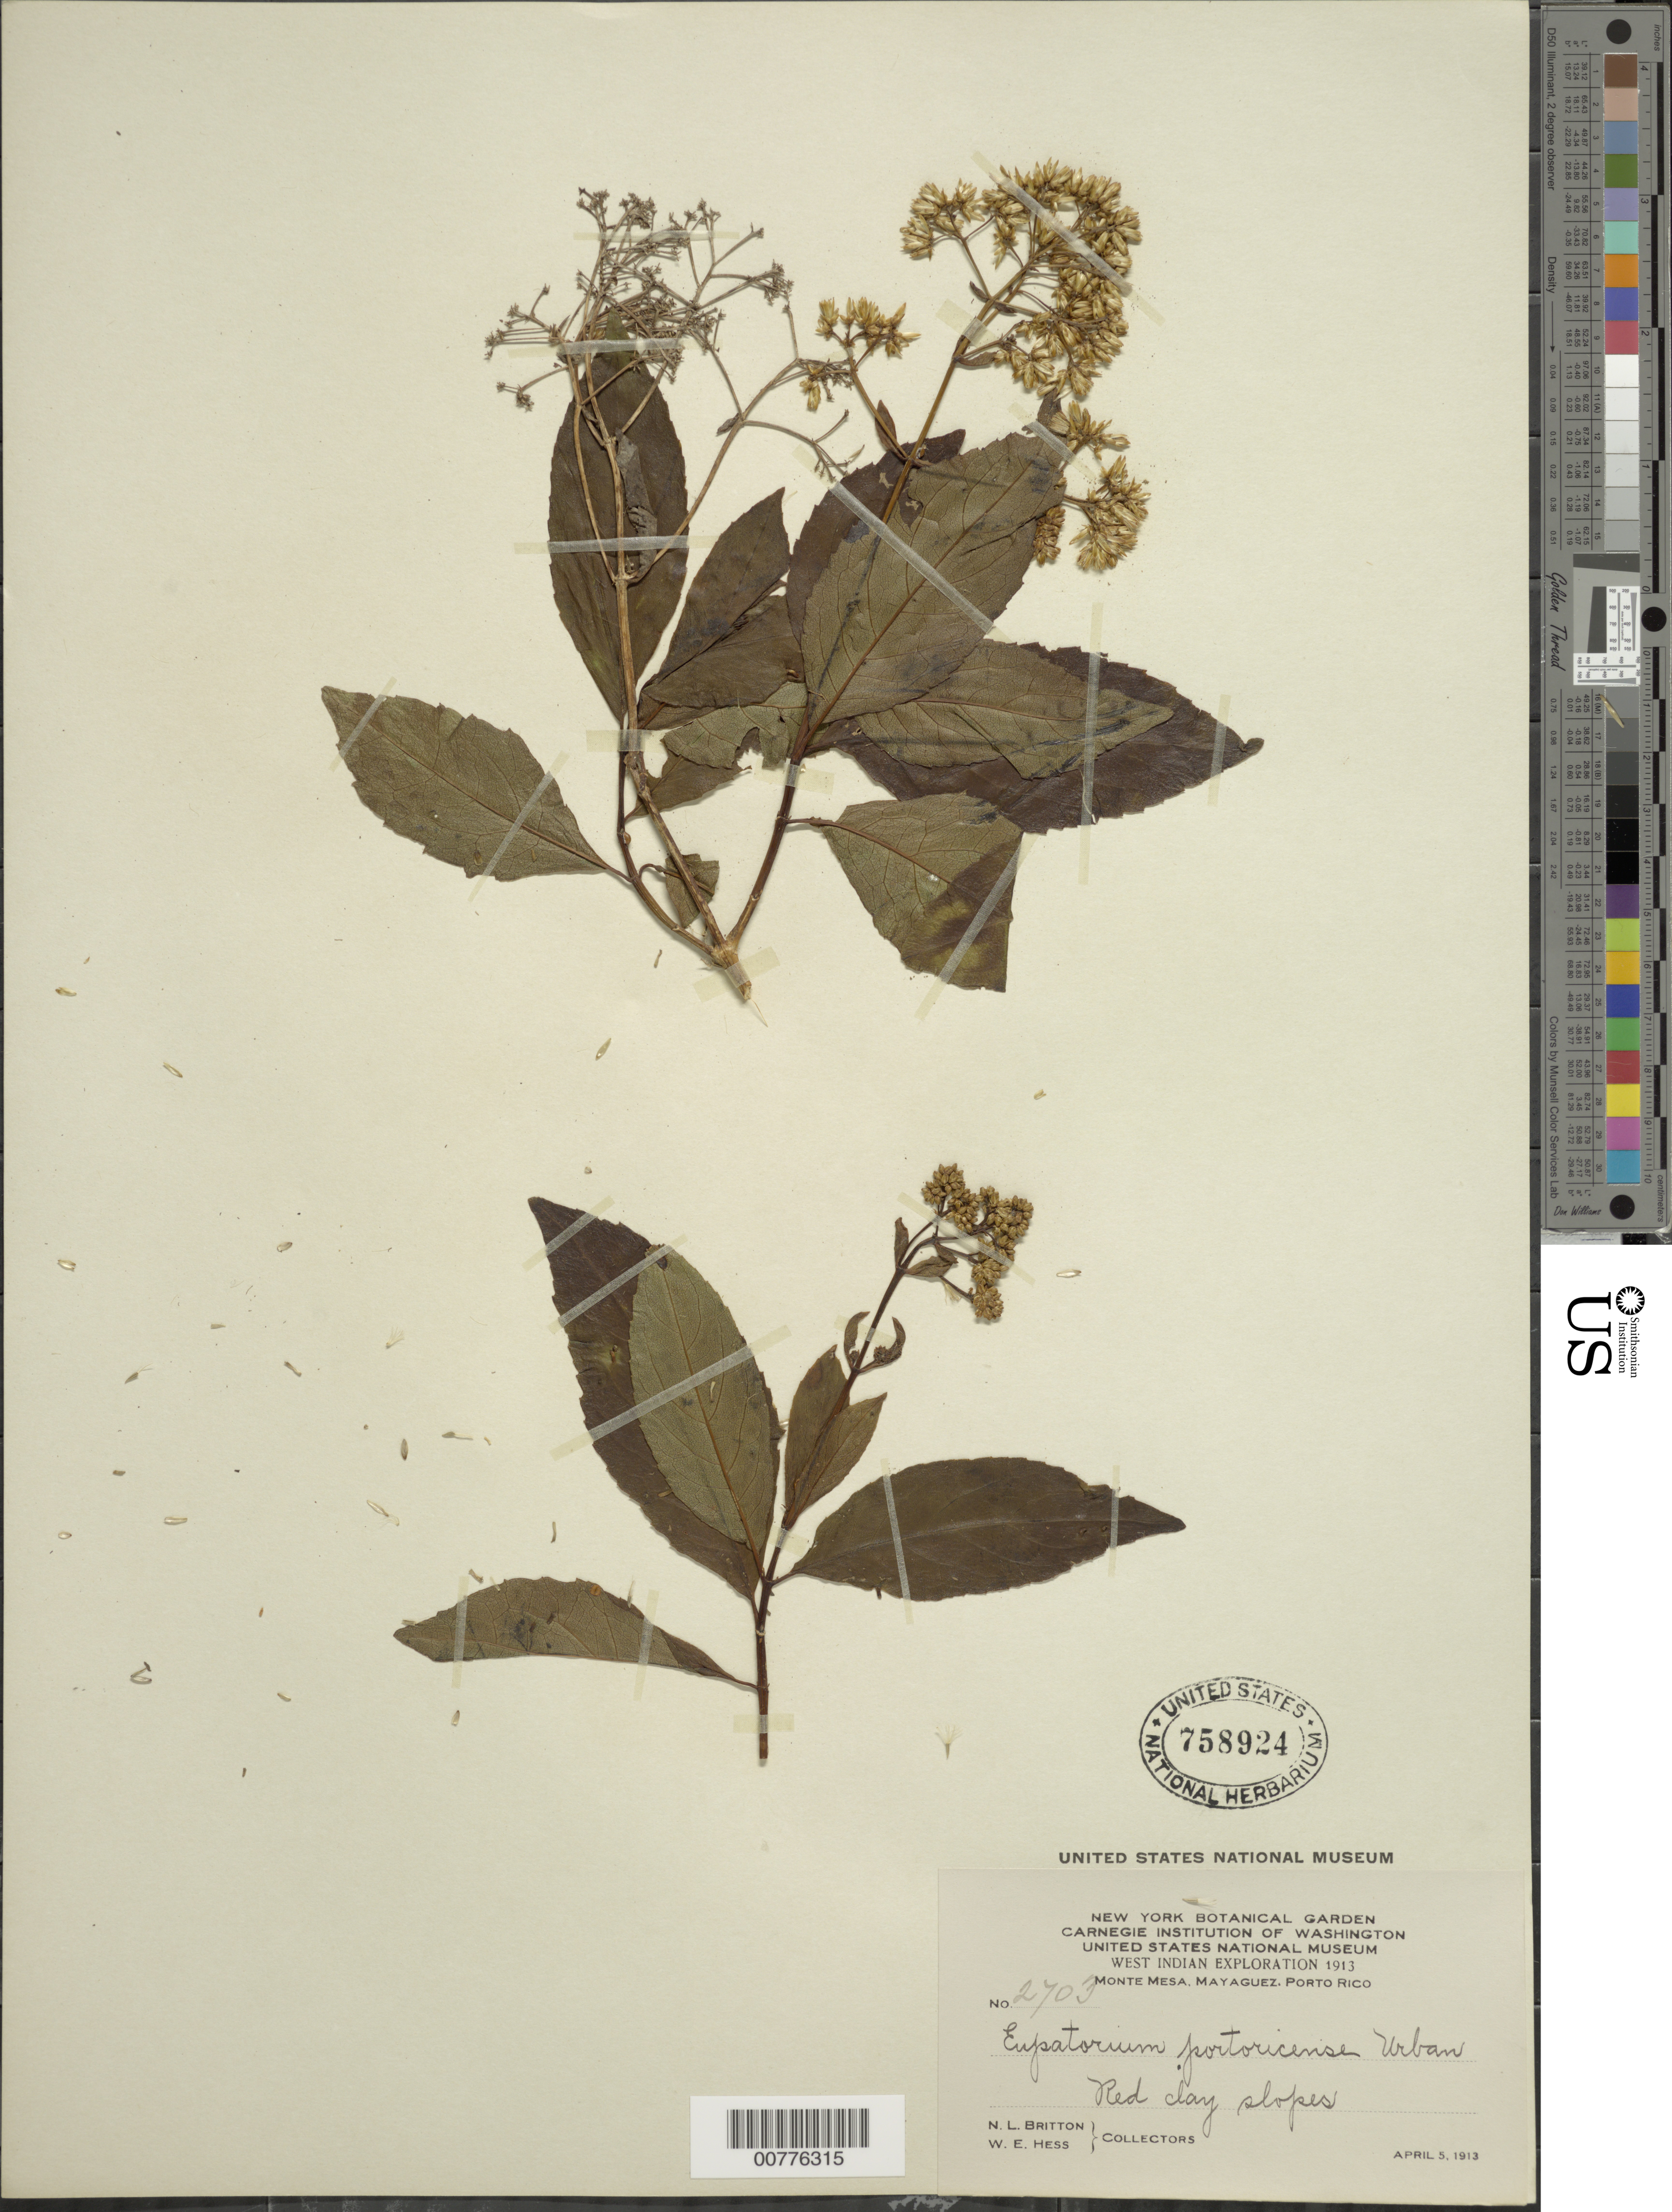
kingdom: Plantae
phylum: Tracheophyta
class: Magnoliopsida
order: Asterales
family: Asteraceae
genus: Critonia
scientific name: Critonia portoricensis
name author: (Urb.) Britton & P. Wilson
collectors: N. Britton & W. Hess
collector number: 2703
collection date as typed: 05 Apr 1913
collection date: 1913-04-05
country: Puerto Rico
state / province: Mayagüez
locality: Monte Mesa, Mayaguez. Red clay slopes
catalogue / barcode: US 758924